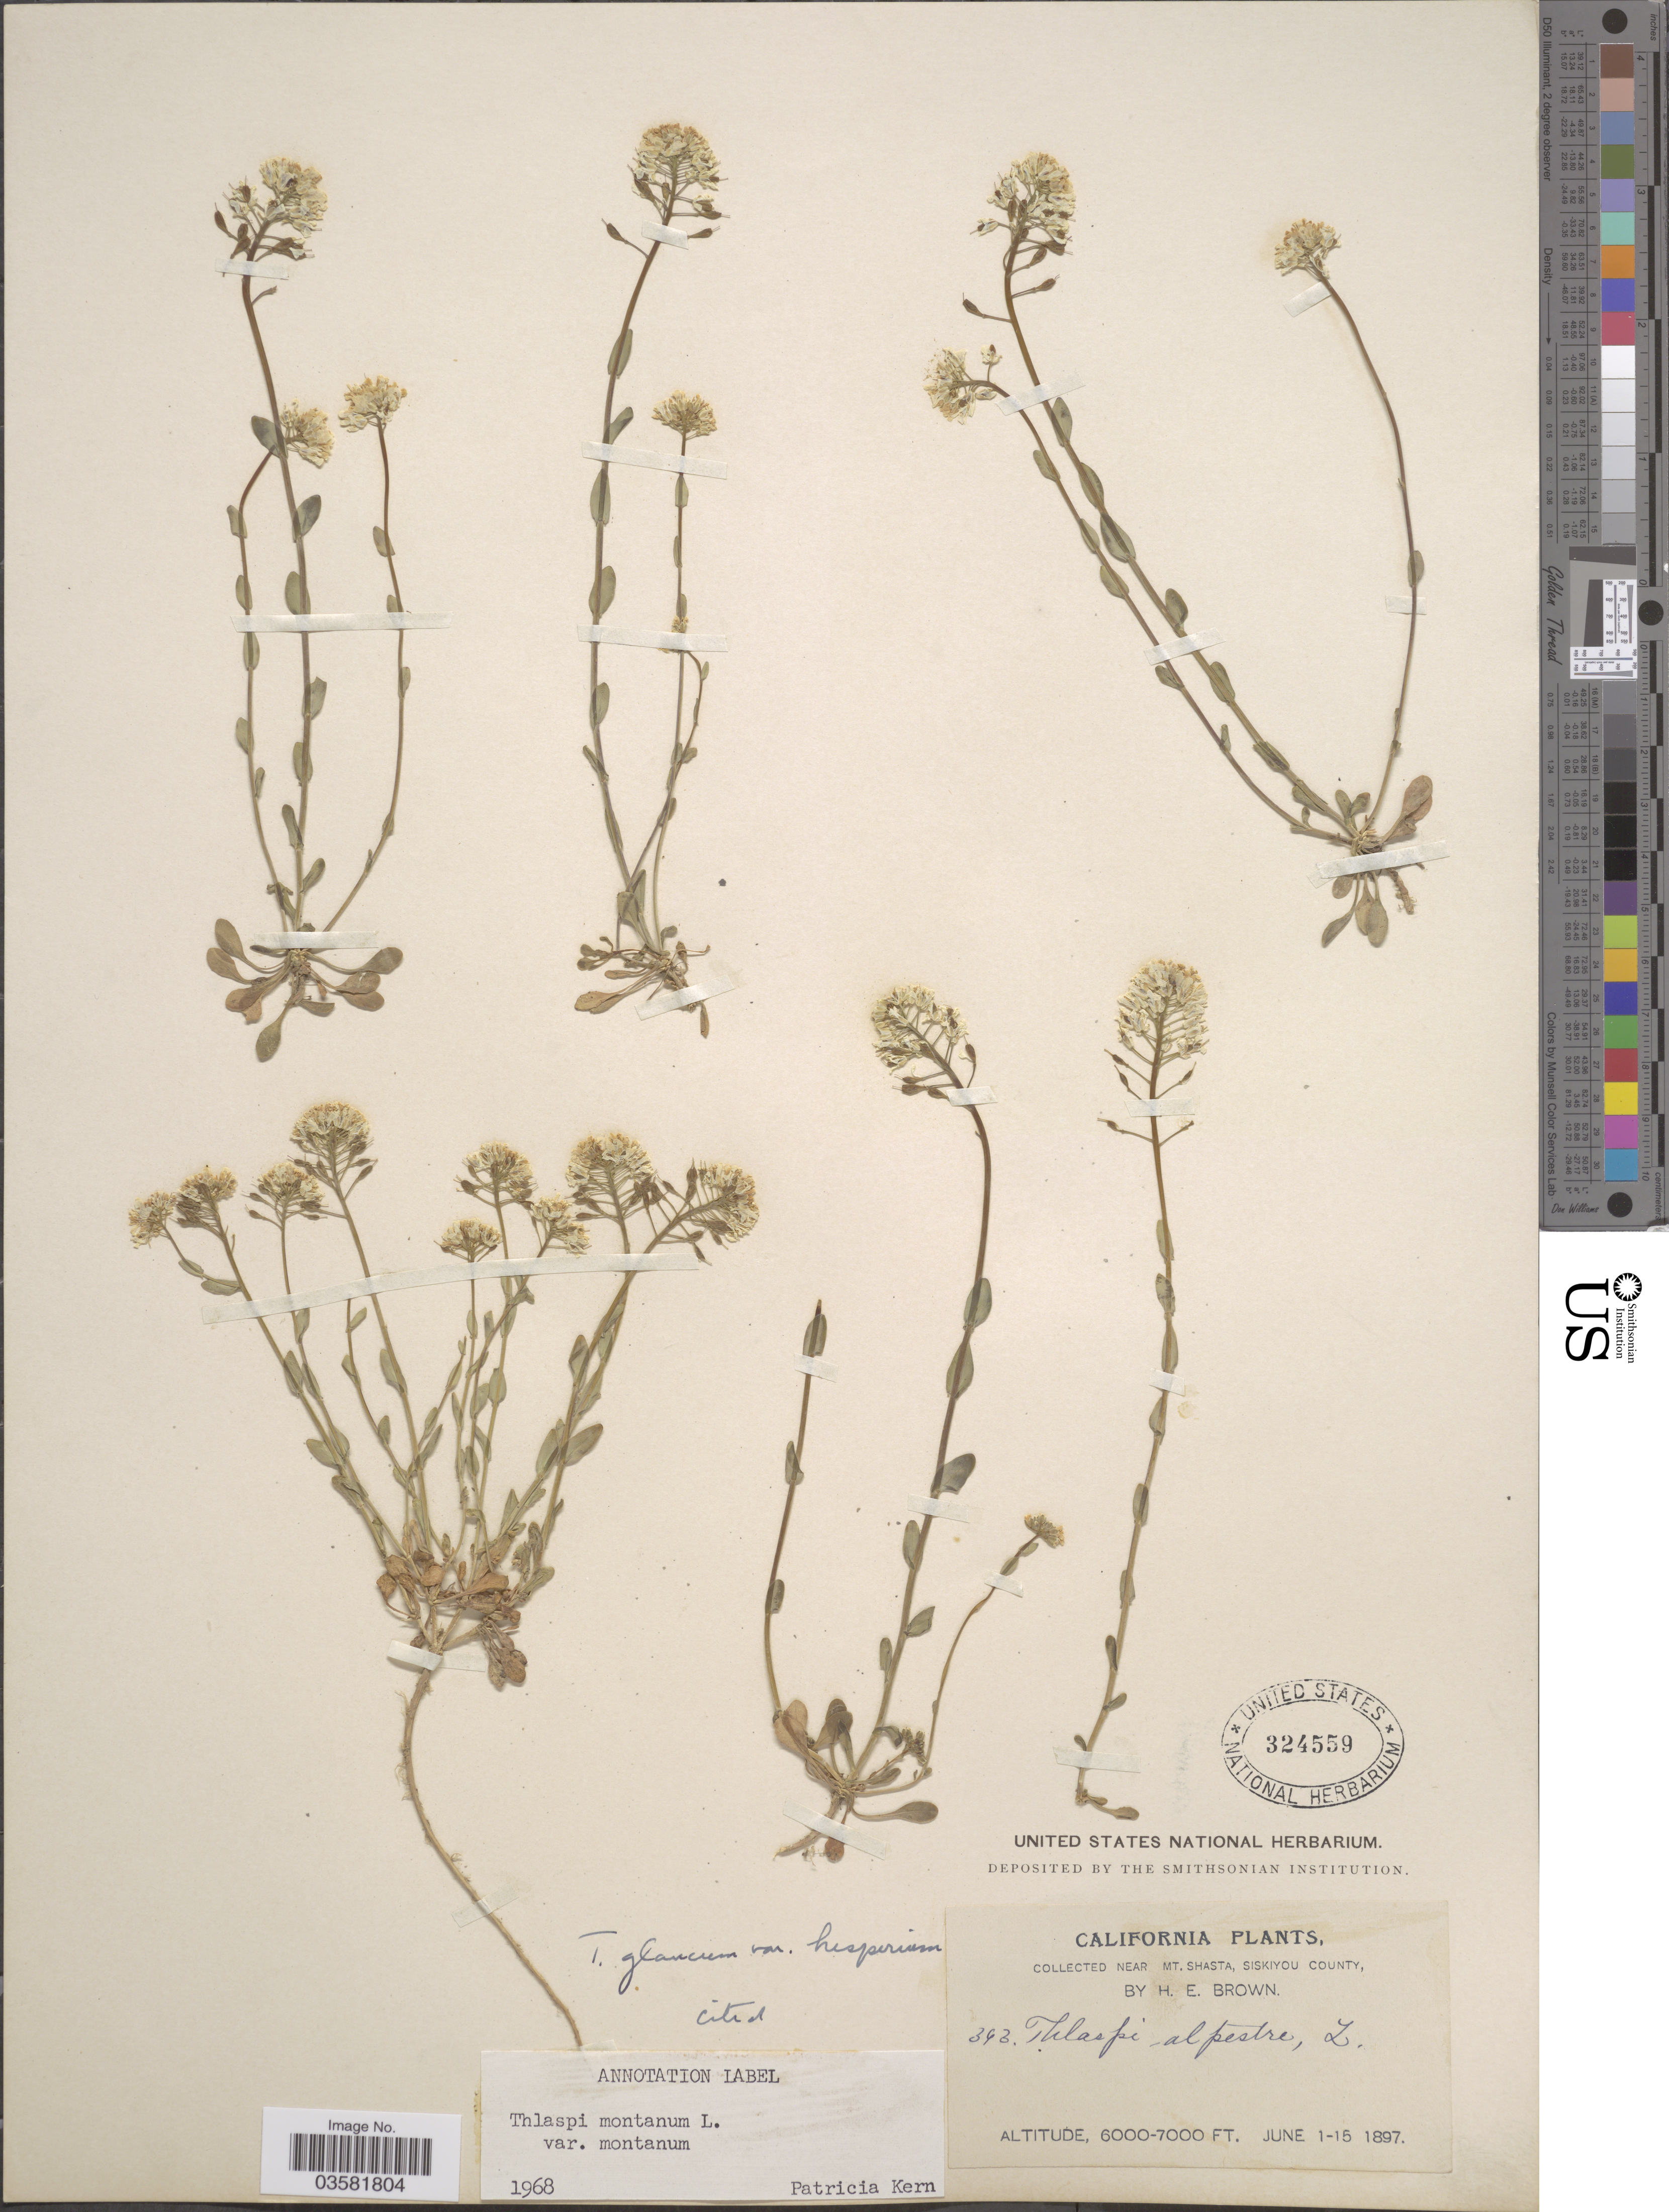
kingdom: Plantae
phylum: Tracheophyta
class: Magnoliopsida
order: Brassicales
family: Brassicaceae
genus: Thlaspi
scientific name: Thlaspi montanum var. montanum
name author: L.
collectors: H. E. Brown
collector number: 393*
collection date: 1897-06-01/1897-06-15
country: United States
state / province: California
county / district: Siskiyou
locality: Near Mt. Shasta, Siskiyou County.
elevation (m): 1829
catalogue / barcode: US 324559